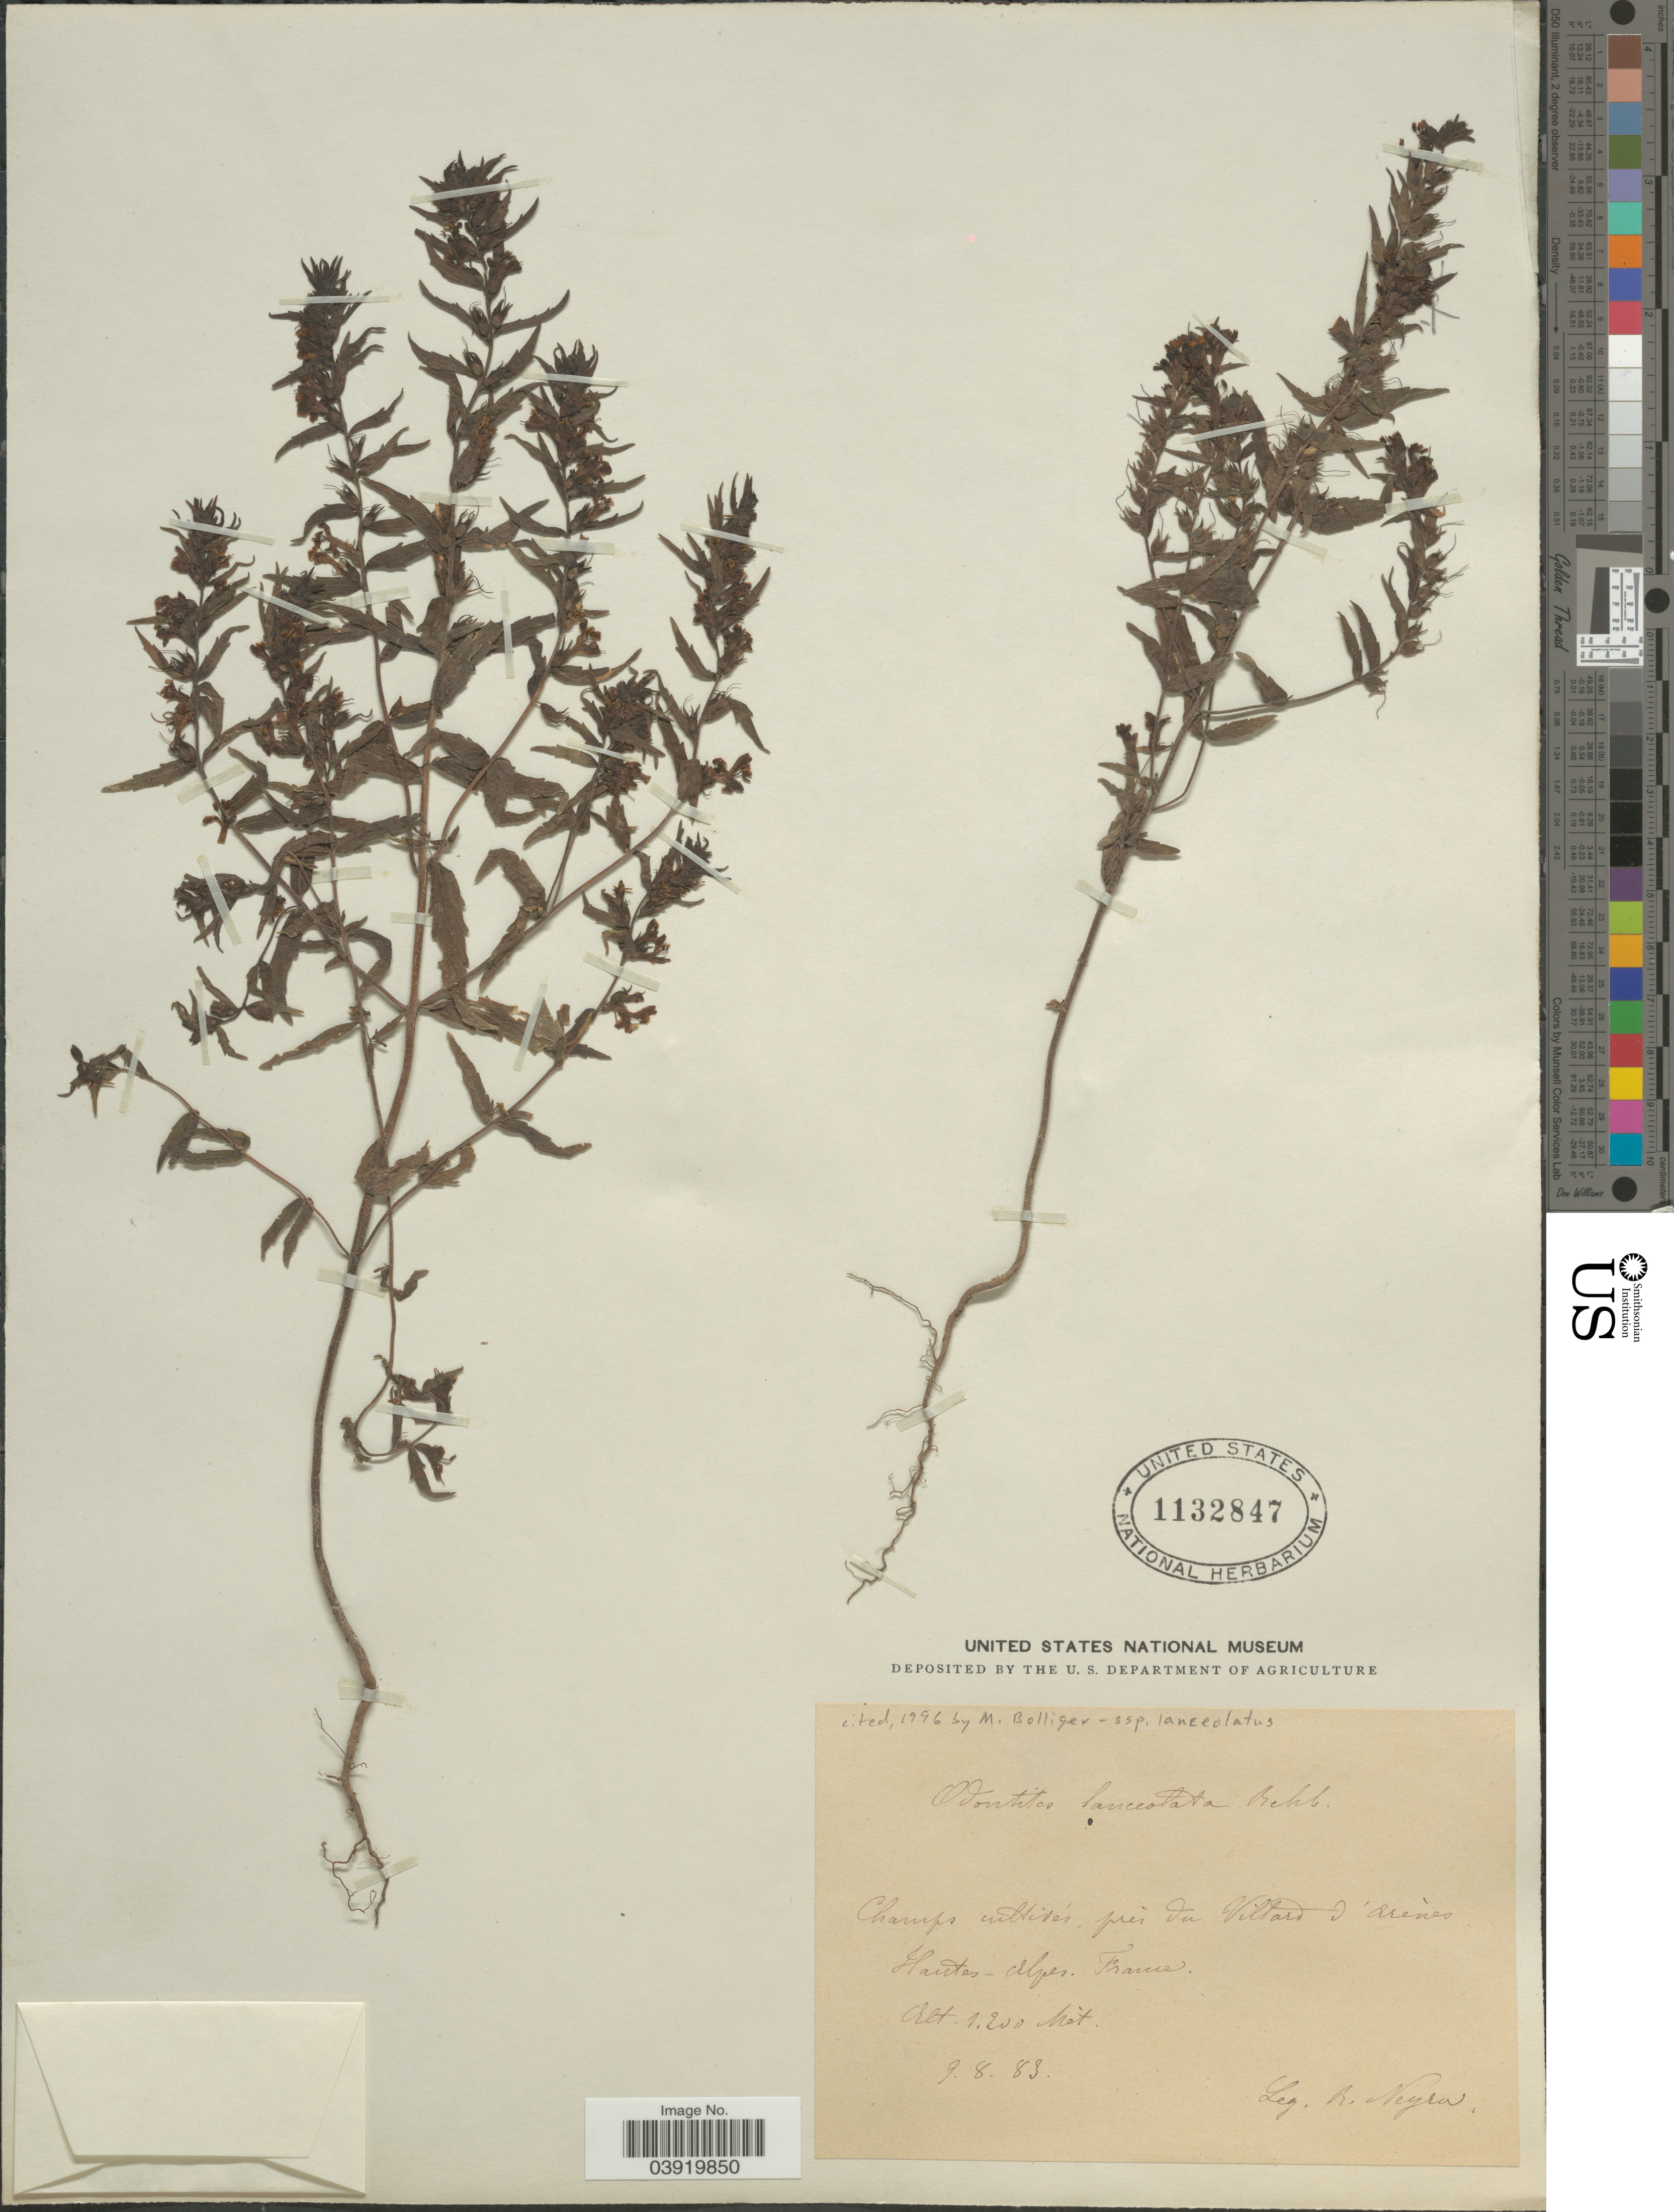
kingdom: Plantae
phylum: Tracheophyta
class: Magnoliopsida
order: Lamiales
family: Orobanchaceae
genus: Odontites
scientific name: Odontites lanceolata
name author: Rchb.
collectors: R. Neyra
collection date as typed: Transcribed d/m/y: 9/8/83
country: France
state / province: Provence-Alpes-Côte d'Azur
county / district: Hautes-Alpes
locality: Champs cultivés près du Villard d'arenès Hautes-alpes.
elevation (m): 1200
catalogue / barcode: US 1132847